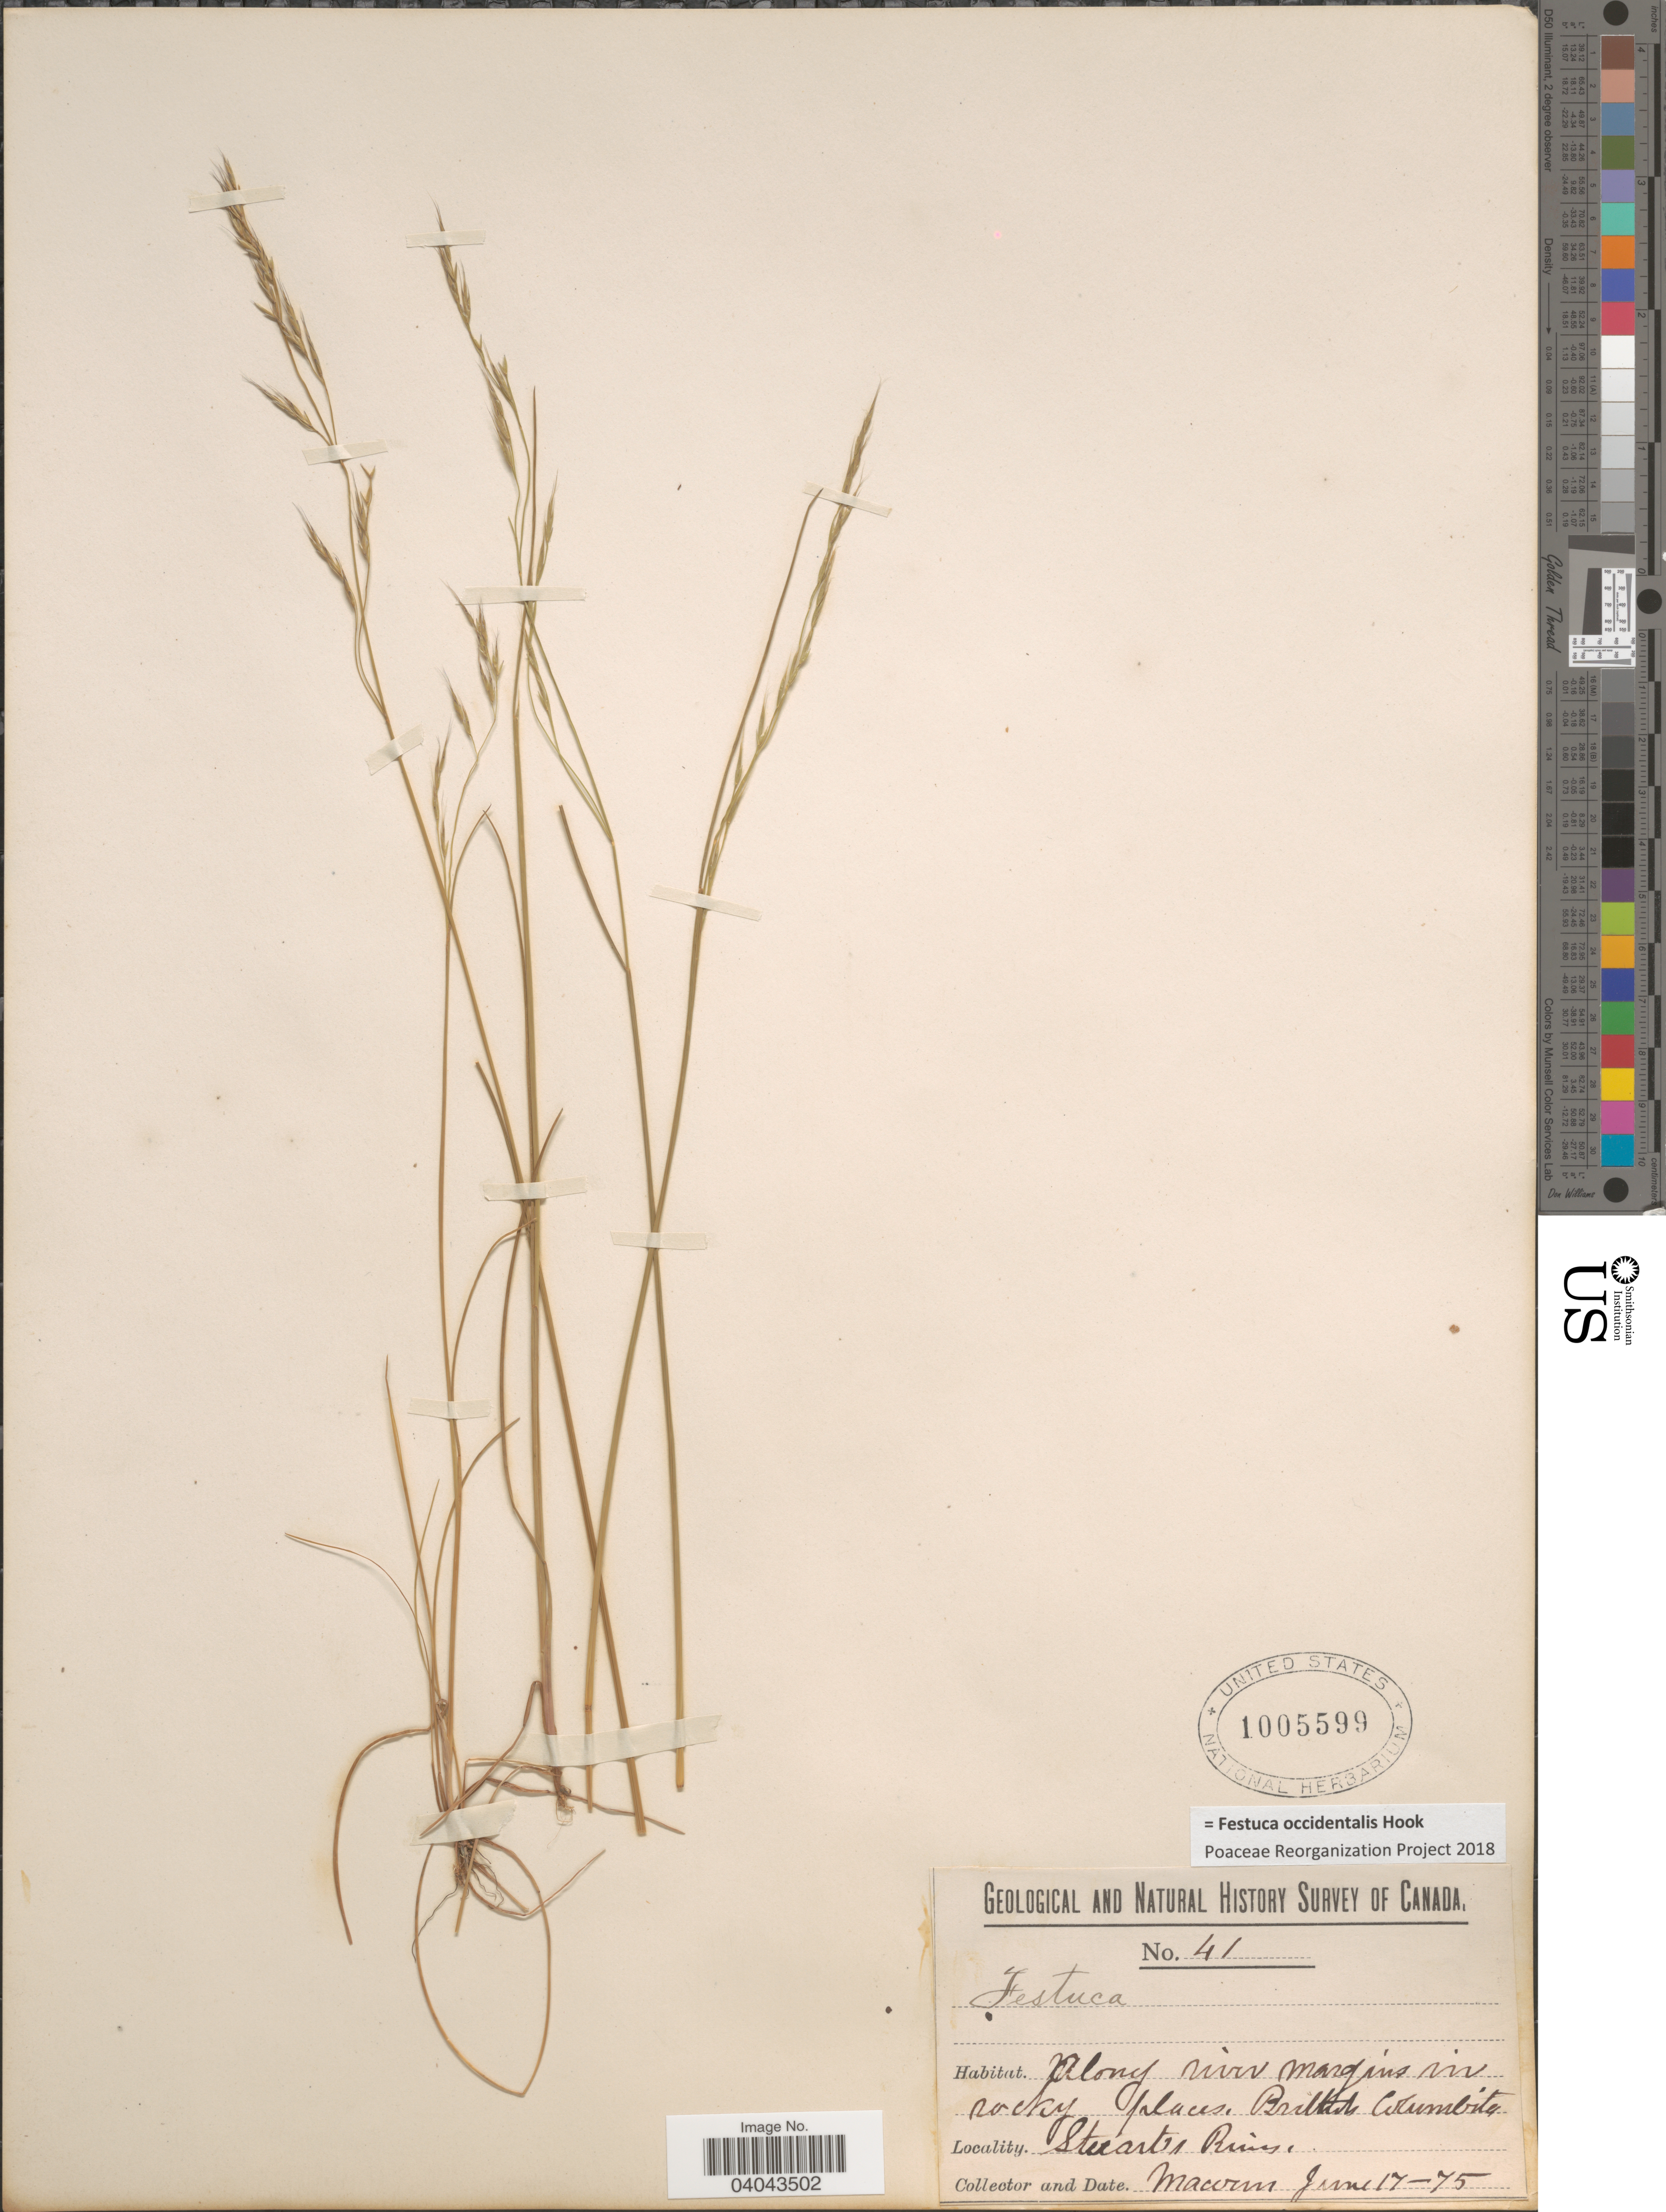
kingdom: Plantae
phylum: Tracheophyta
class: Liliopsida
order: Poales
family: Poaceae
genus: Festuca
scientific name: Festuca occidentalis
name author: Hook.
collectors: -- Macoun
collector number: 41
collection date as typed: Transcribed d/m/y: 17/6/75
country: Canada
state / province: British Columbia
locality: Stuarts Rivers.-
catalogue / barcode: US 1005599